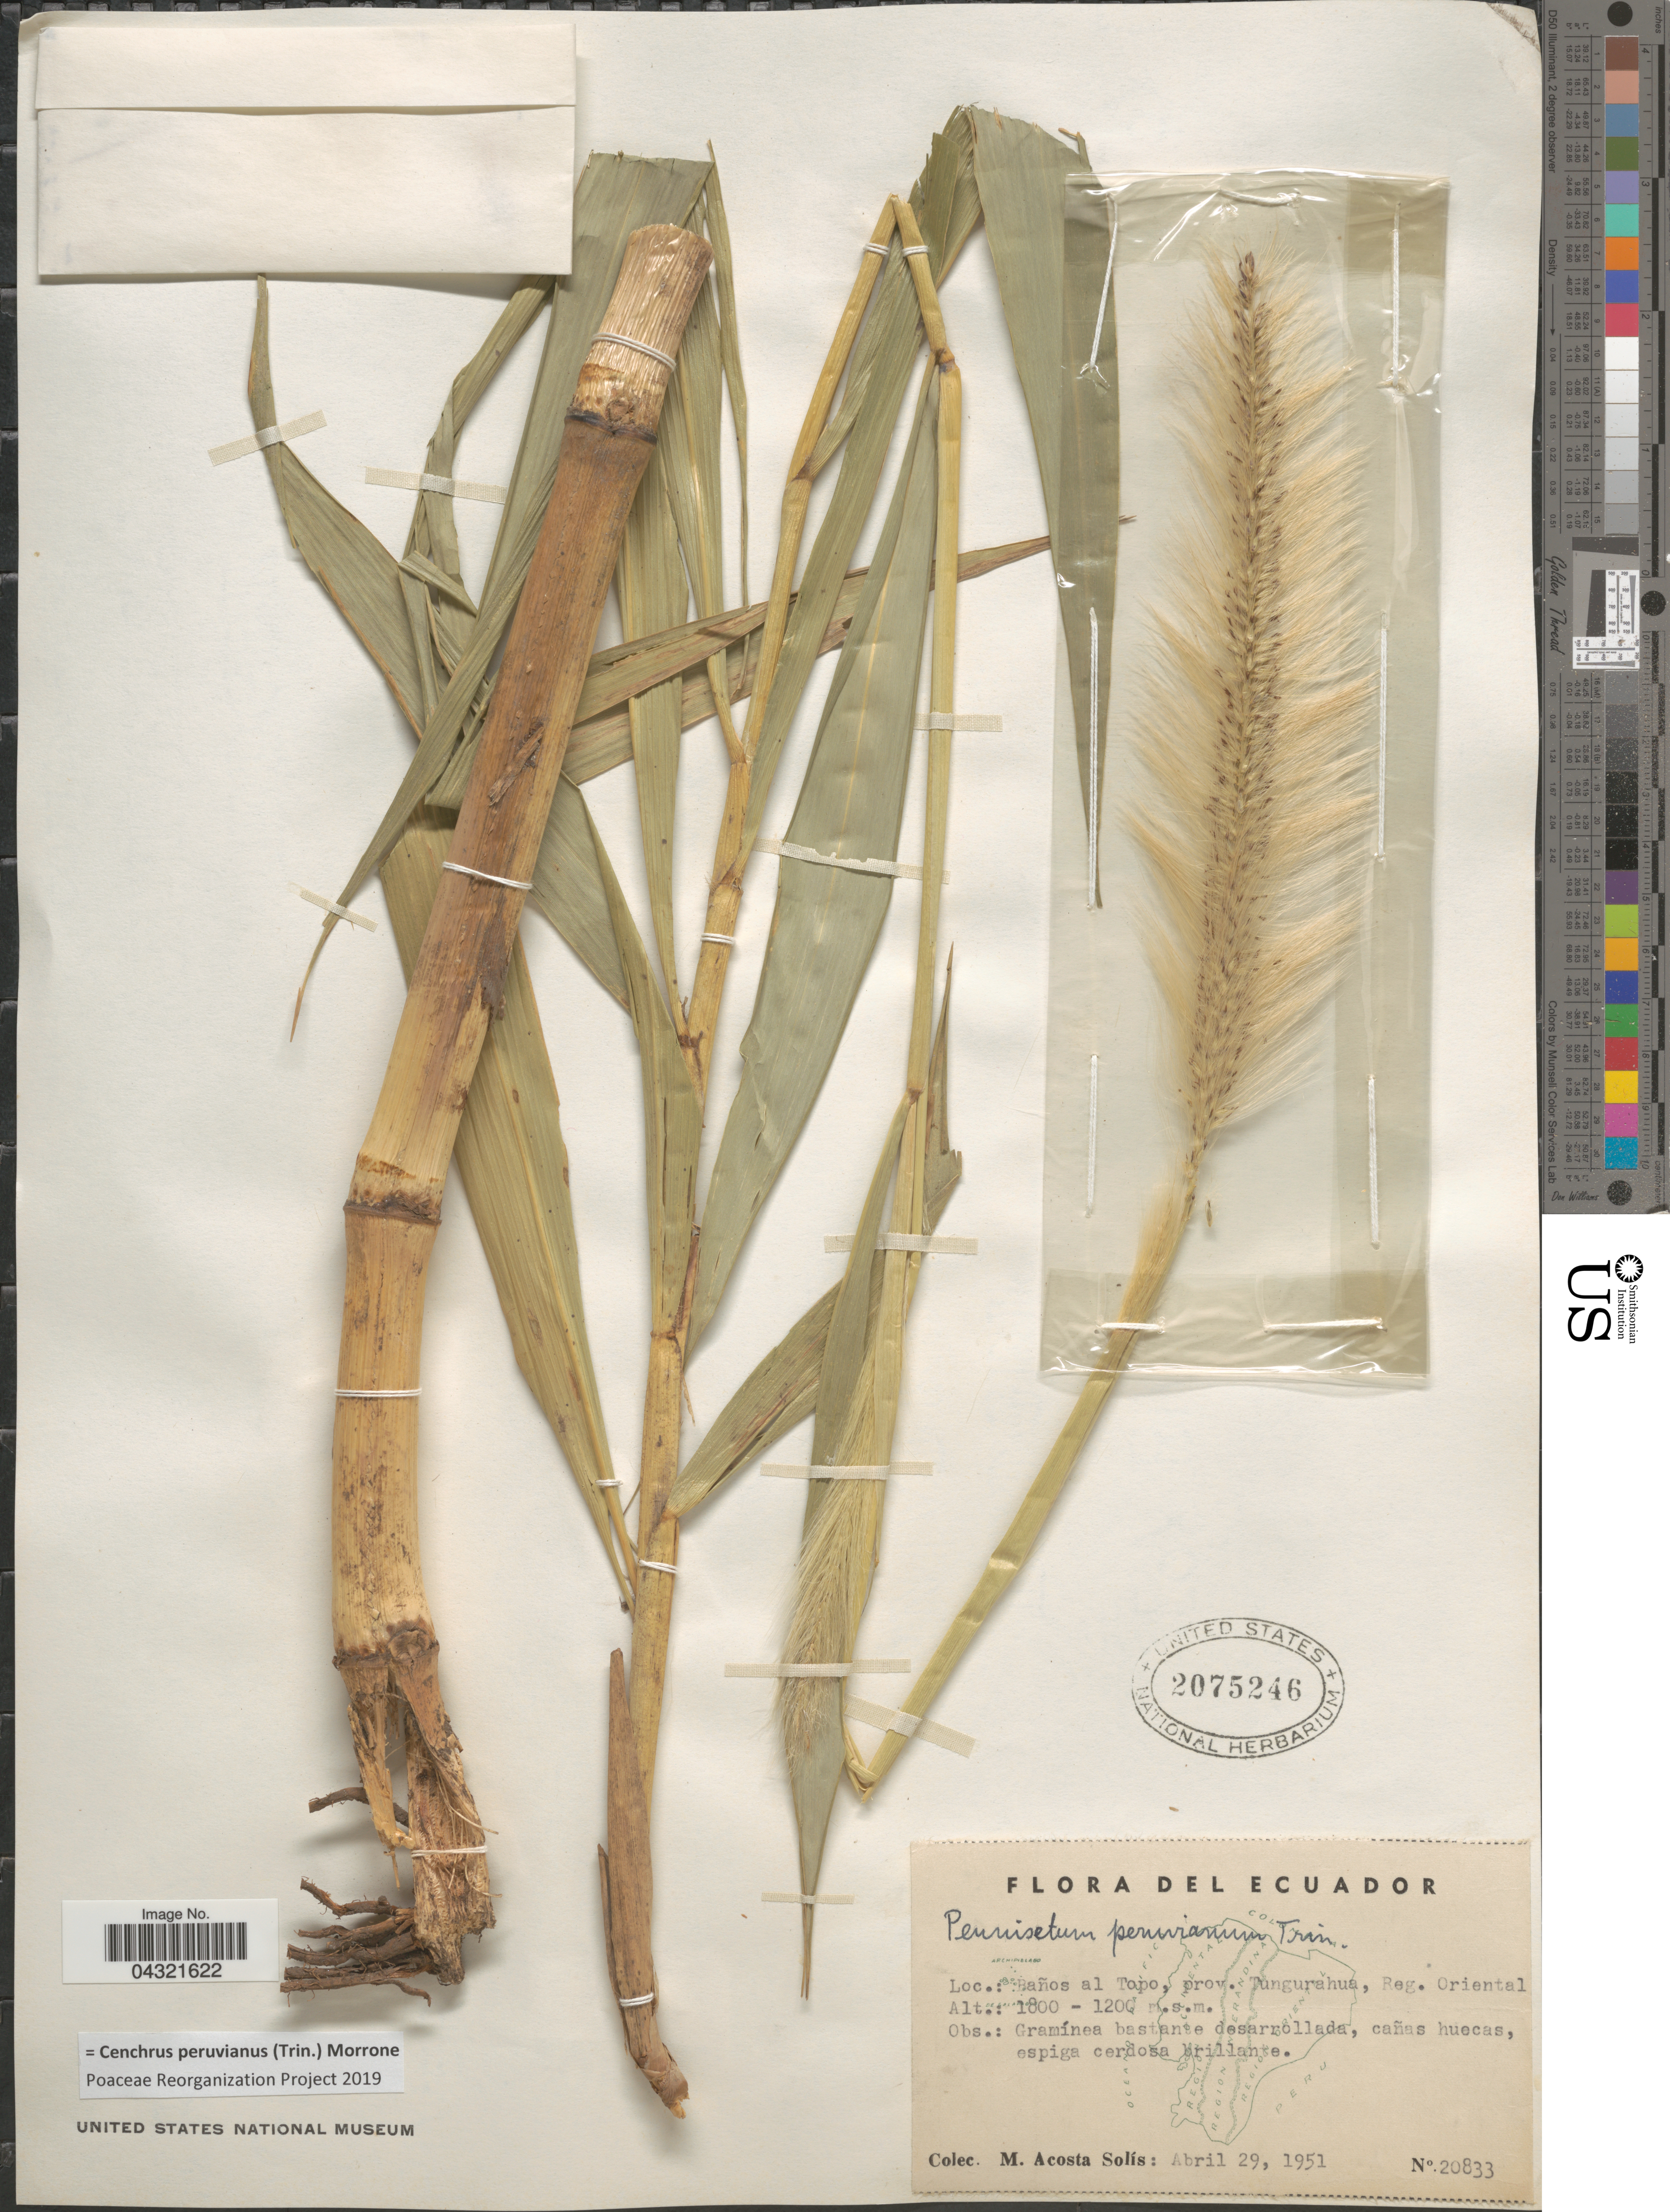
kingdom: Plantae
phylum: Tracheophyta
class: Liliopsida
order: Poales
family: Poaceae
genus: Cenchrus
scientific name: Cenchrus peruvianus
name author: (Trin.) Morrone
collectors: M. Acosta Solis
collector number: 20833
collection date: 1951-04-29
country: Ecuador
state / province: Tungurahua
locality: Baños al Topo. Reg. Oriental.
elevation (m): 1200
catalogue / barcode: US 2075246